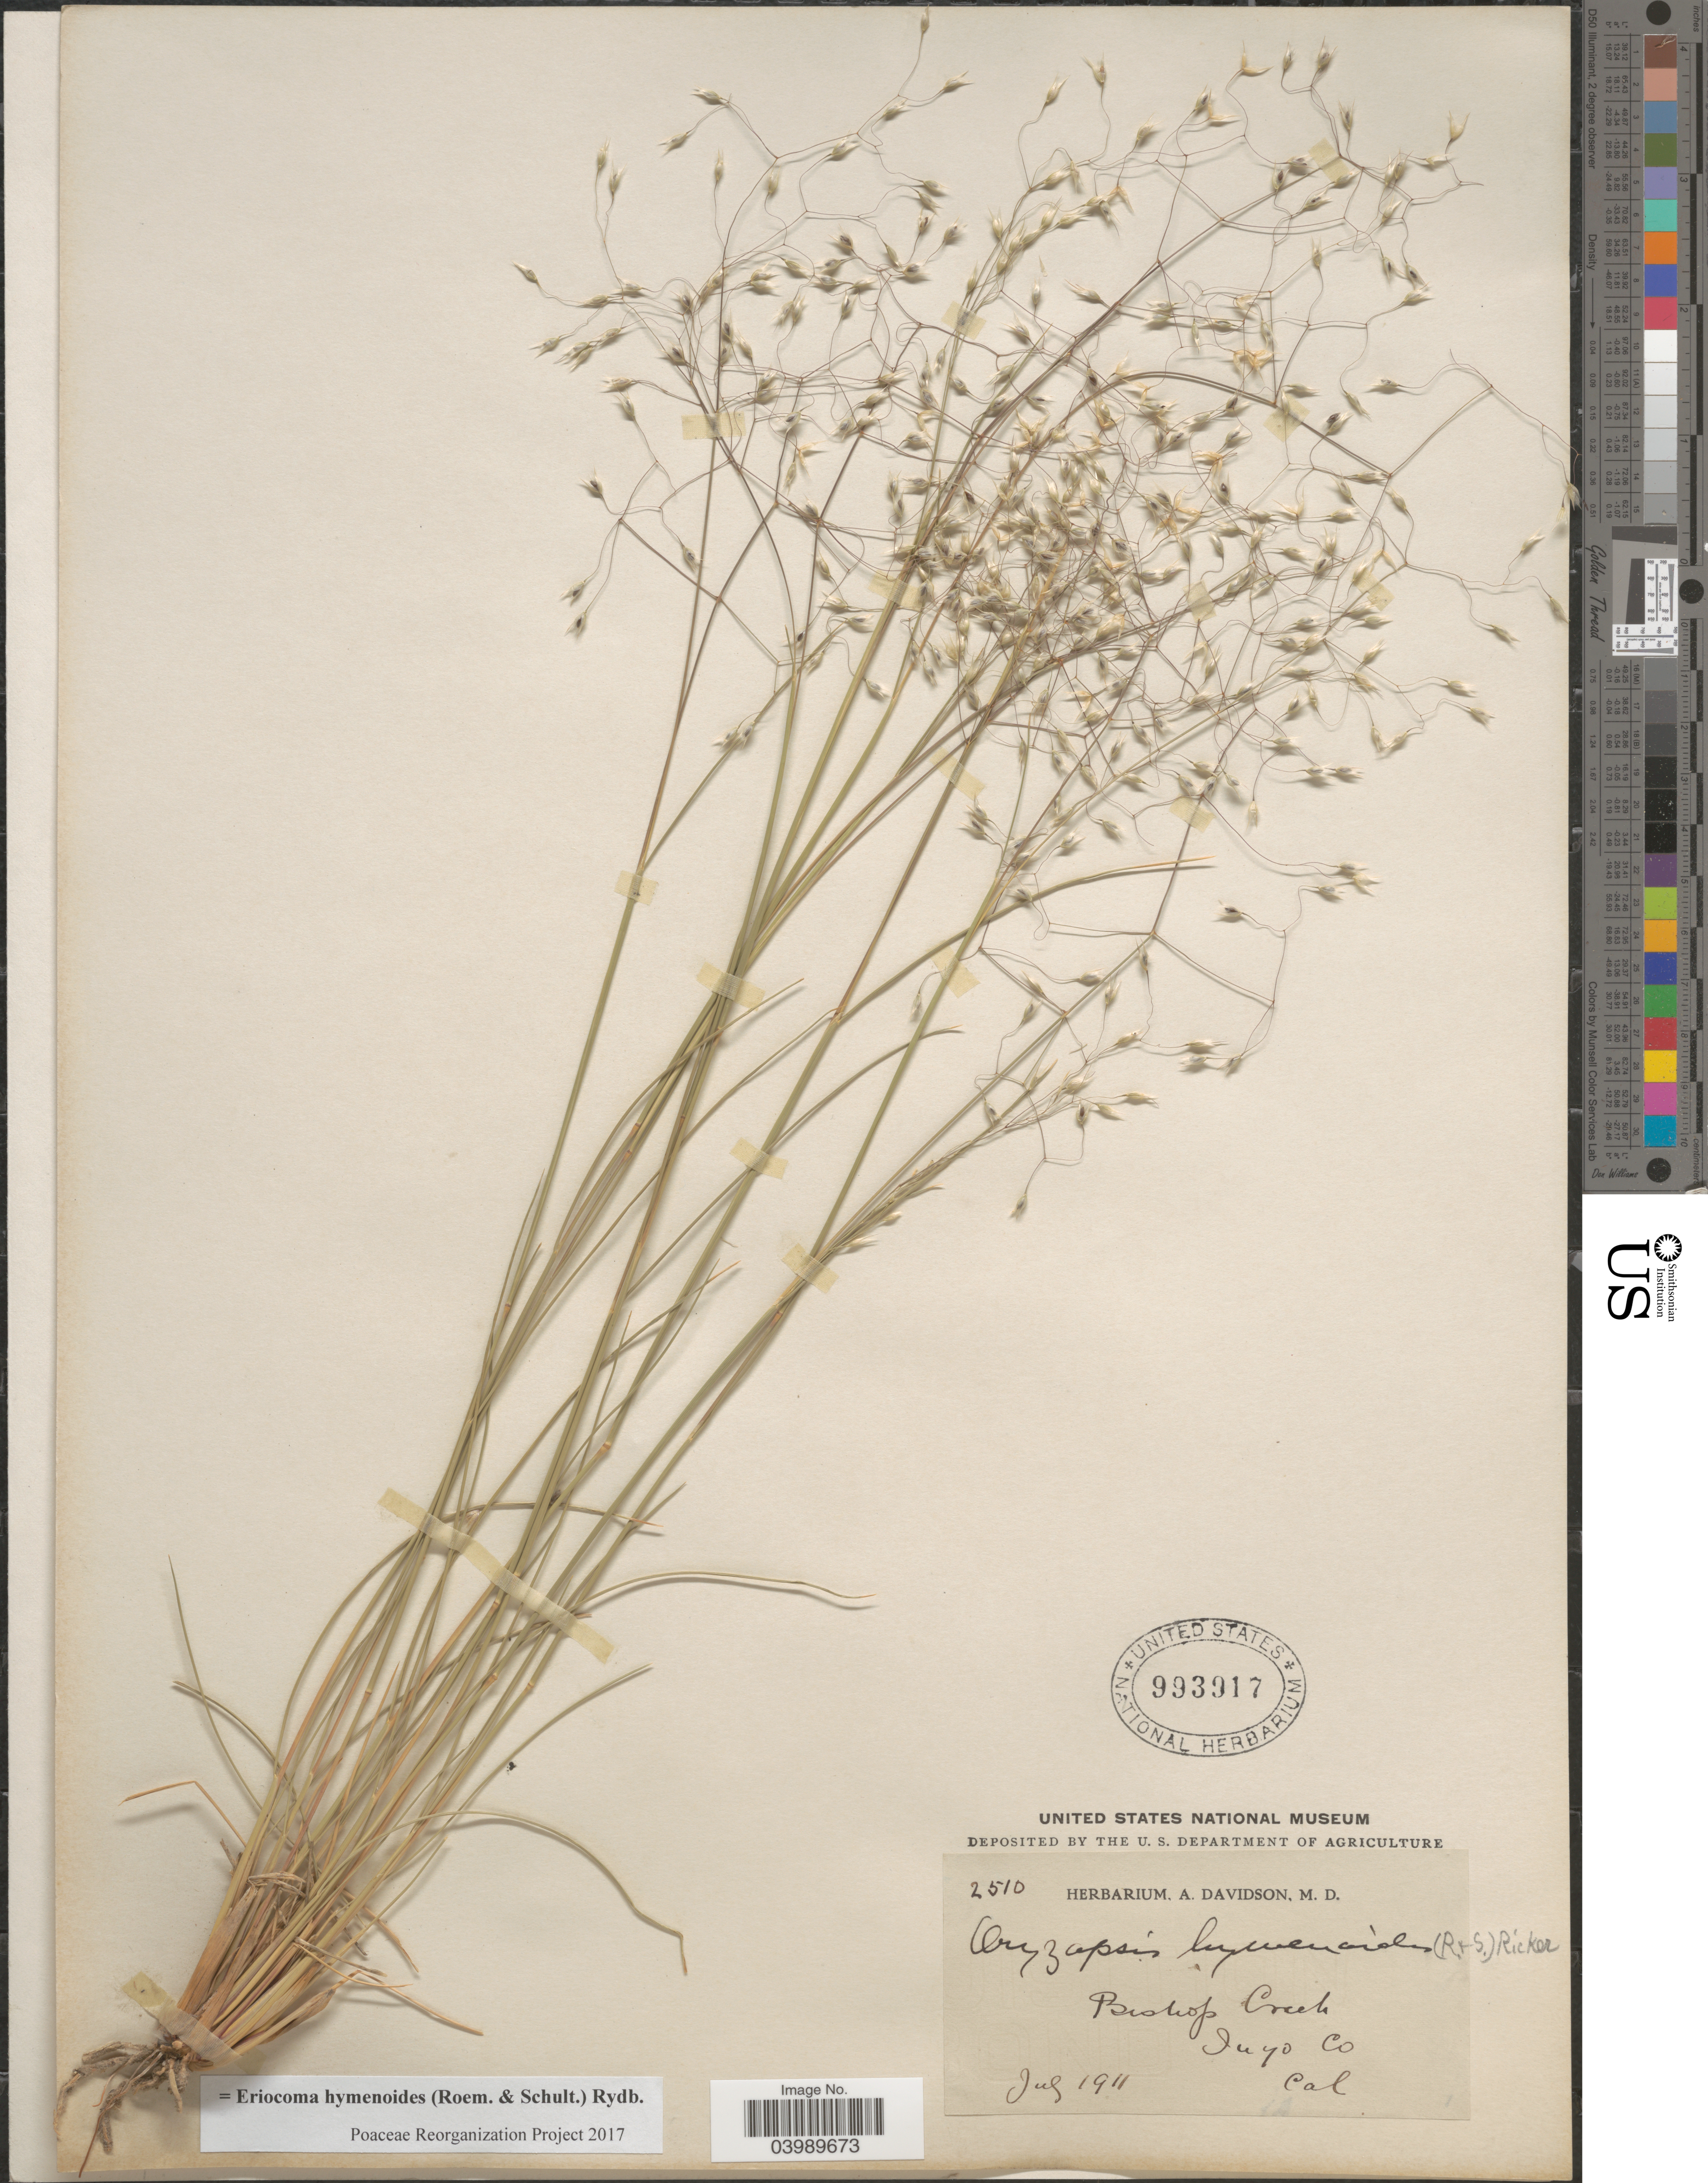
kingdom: Plantae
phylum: Tracheophyta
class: Liliopsida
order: Poales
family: Poaceae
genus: Eriocoma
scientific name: Eriocoma hymenoides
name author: (Roem. & Schult.) Rydb.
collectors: ex herb. A. Davidson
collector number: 2510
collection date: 1911-07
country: United States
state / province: California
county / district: Inyo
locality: Bishop Creek. Inyo Co.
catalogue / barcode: US 993917